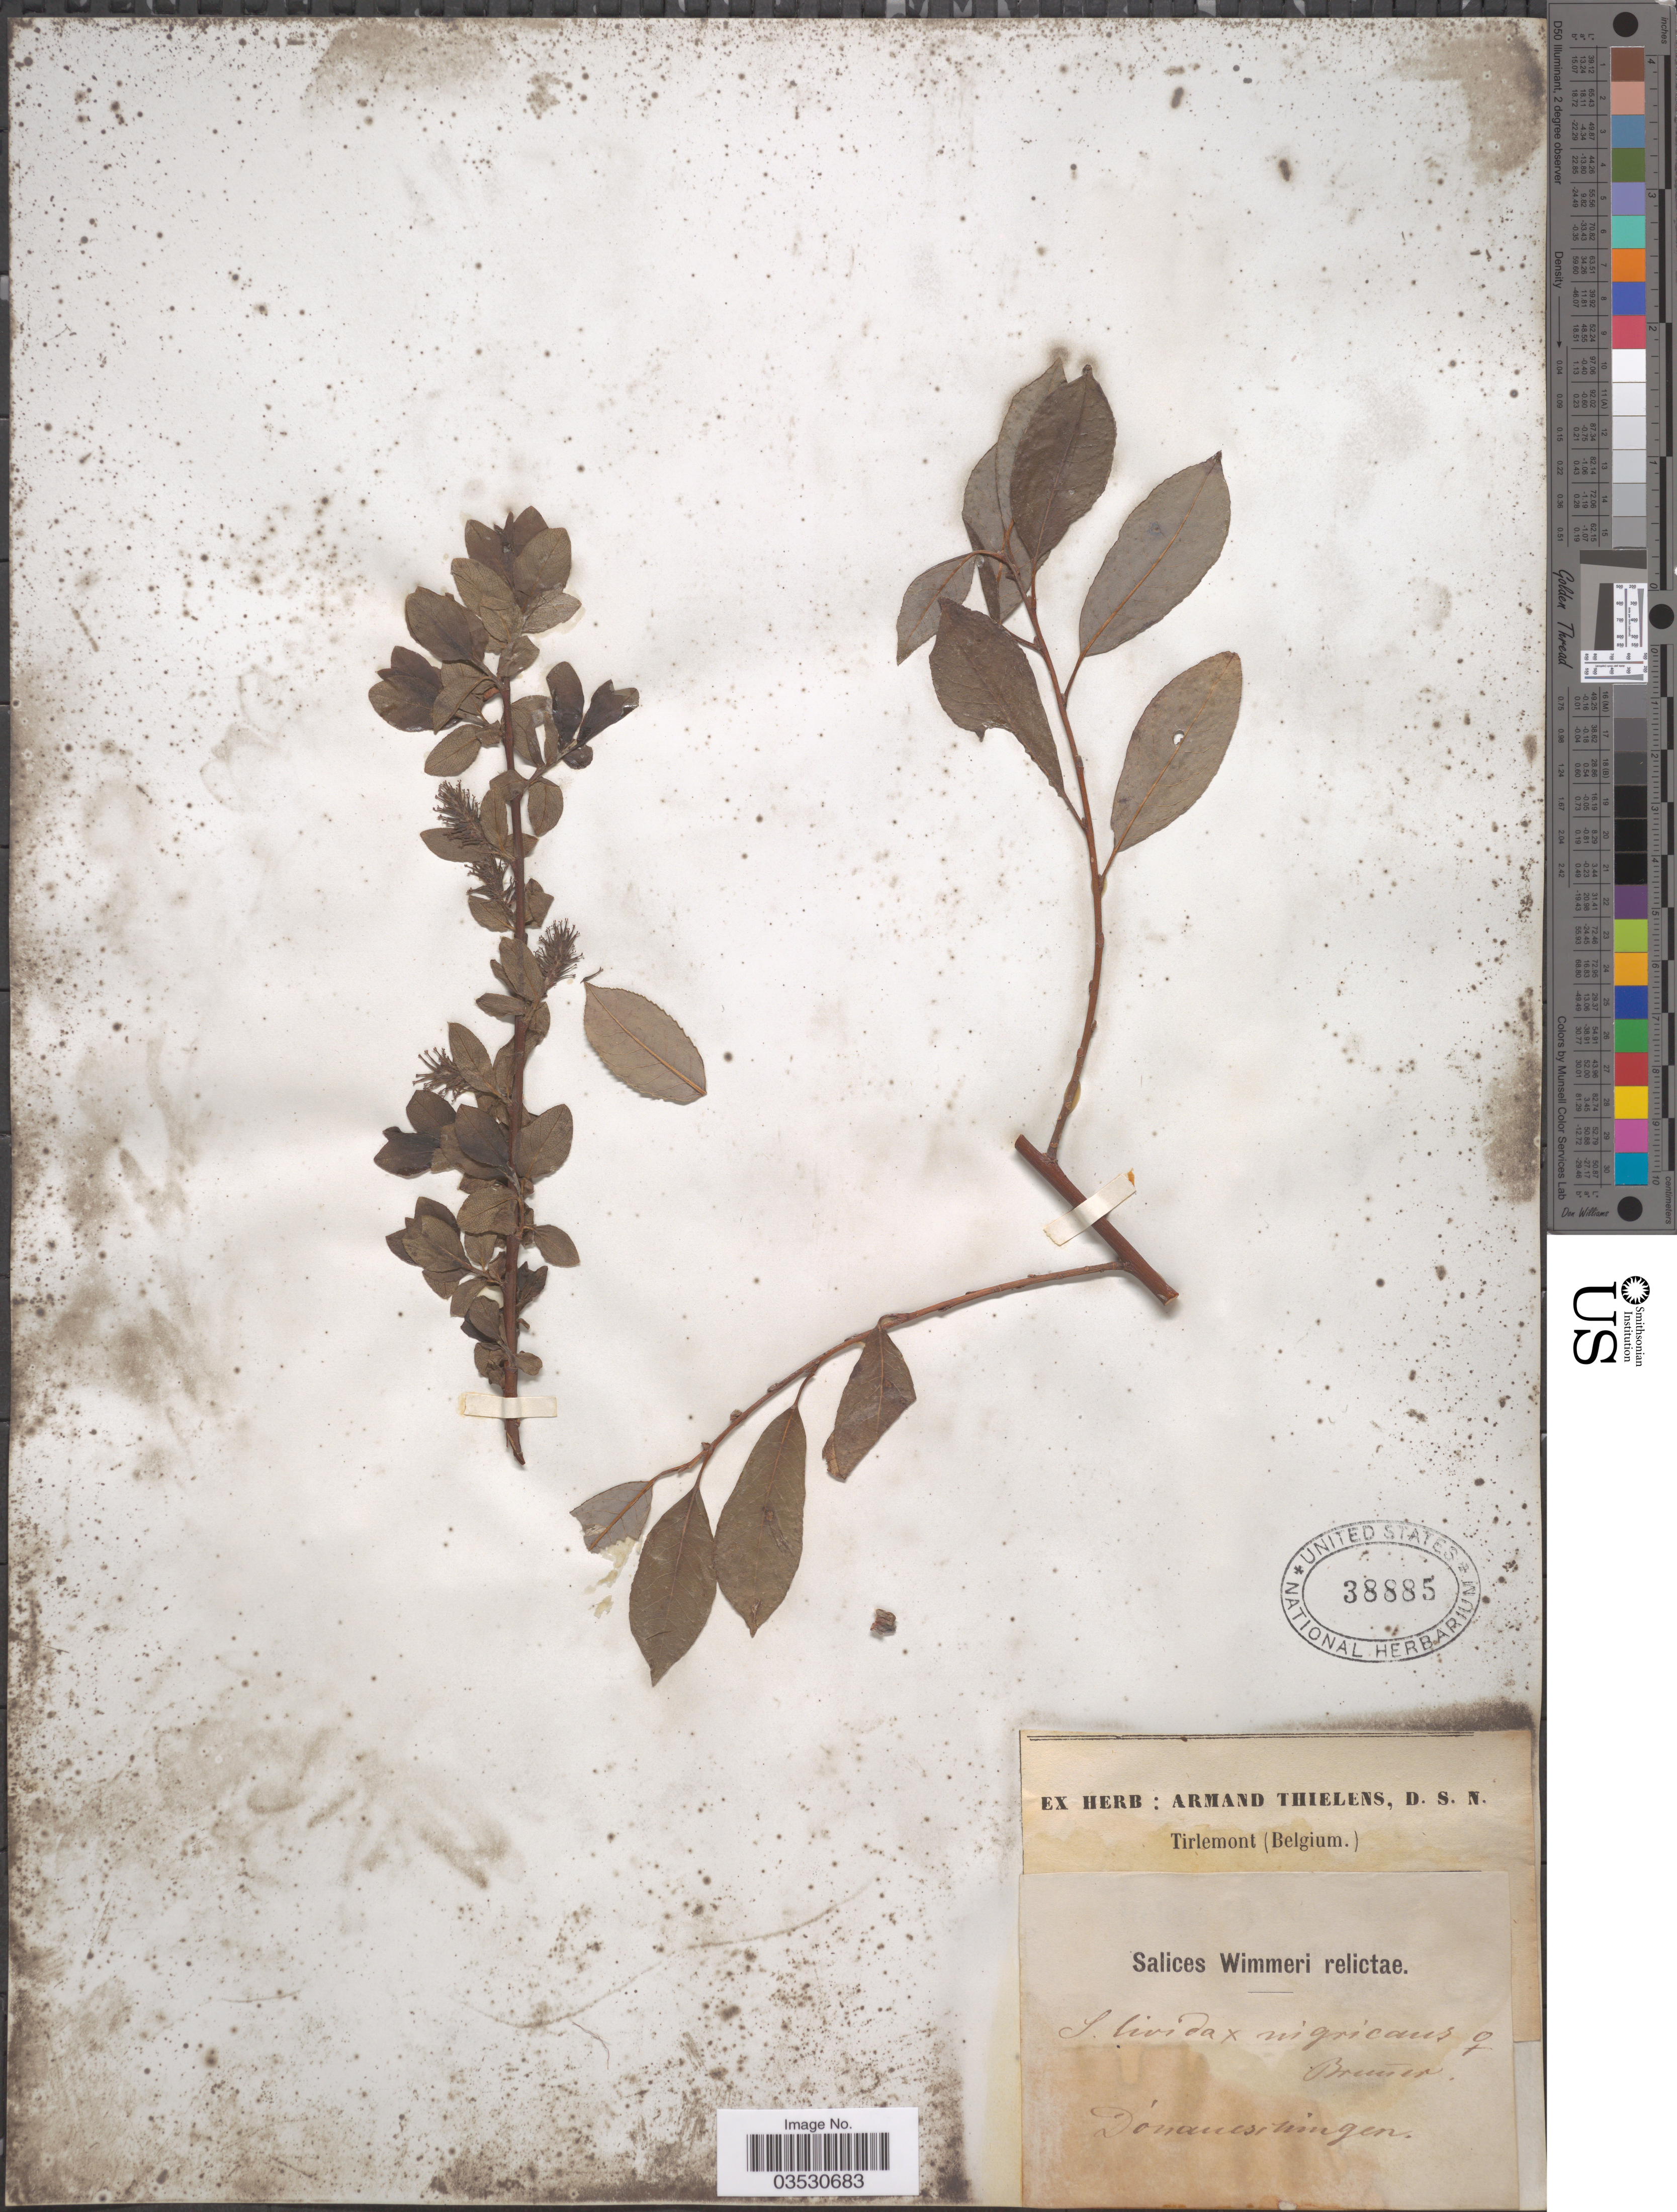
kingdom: Plantae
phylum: Tracheophyta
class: Magnoliopsida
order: Malpighiales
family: Salicaceae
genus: Salix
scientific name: Salix livida x S. nigricans Sm.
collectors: ex herb. Armand Thielens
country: Germany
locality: Donaueschingen.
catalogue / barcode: US 38885